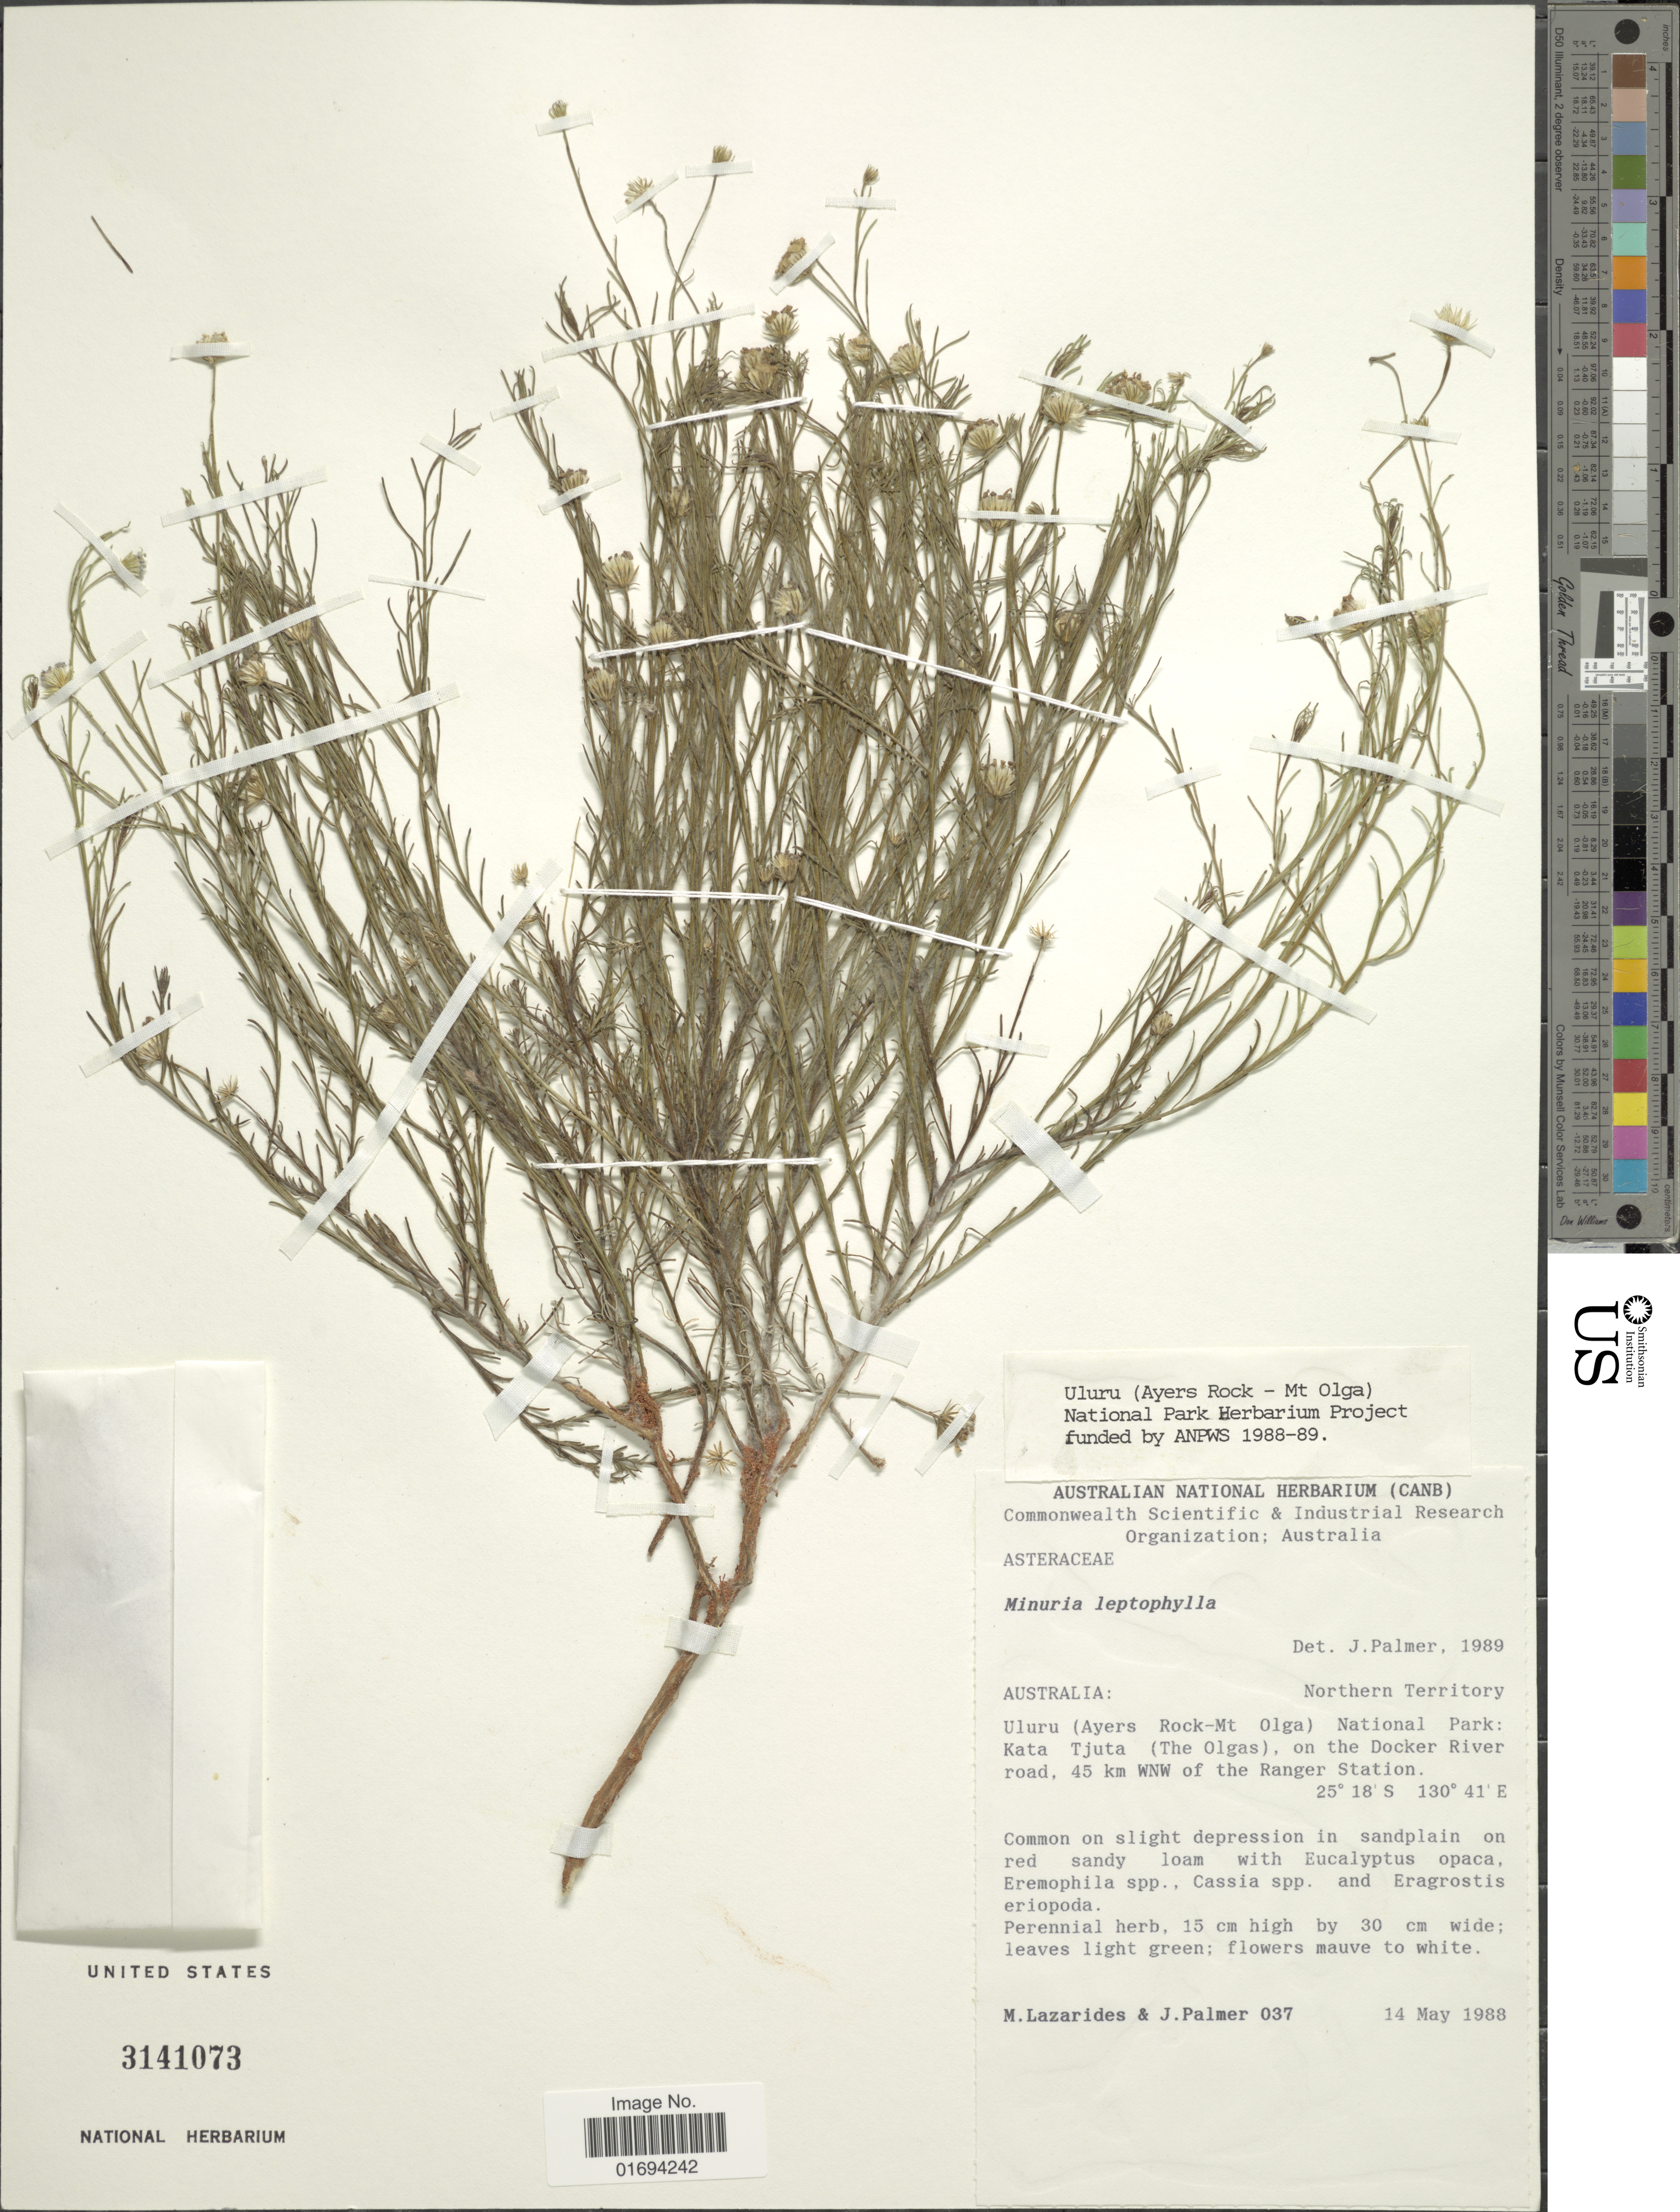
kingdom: Plantae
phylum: Tracheophyta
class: Magnoliopsida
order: Asterales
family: Asteraceae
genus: Minuria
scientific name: Minuria leptophylla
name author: DC.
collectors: M. Lazarides & J. Palmer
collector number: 037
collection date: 1988-05-14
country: Australia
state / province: Northern Territory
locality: Northern Territory, Uluru (Ayers Rock-Mt Olga) National Park: Kata Tjuta (The Olgas), on the Docker River road, 45 km WNW of the Ranger Station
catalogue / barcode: US 3141073